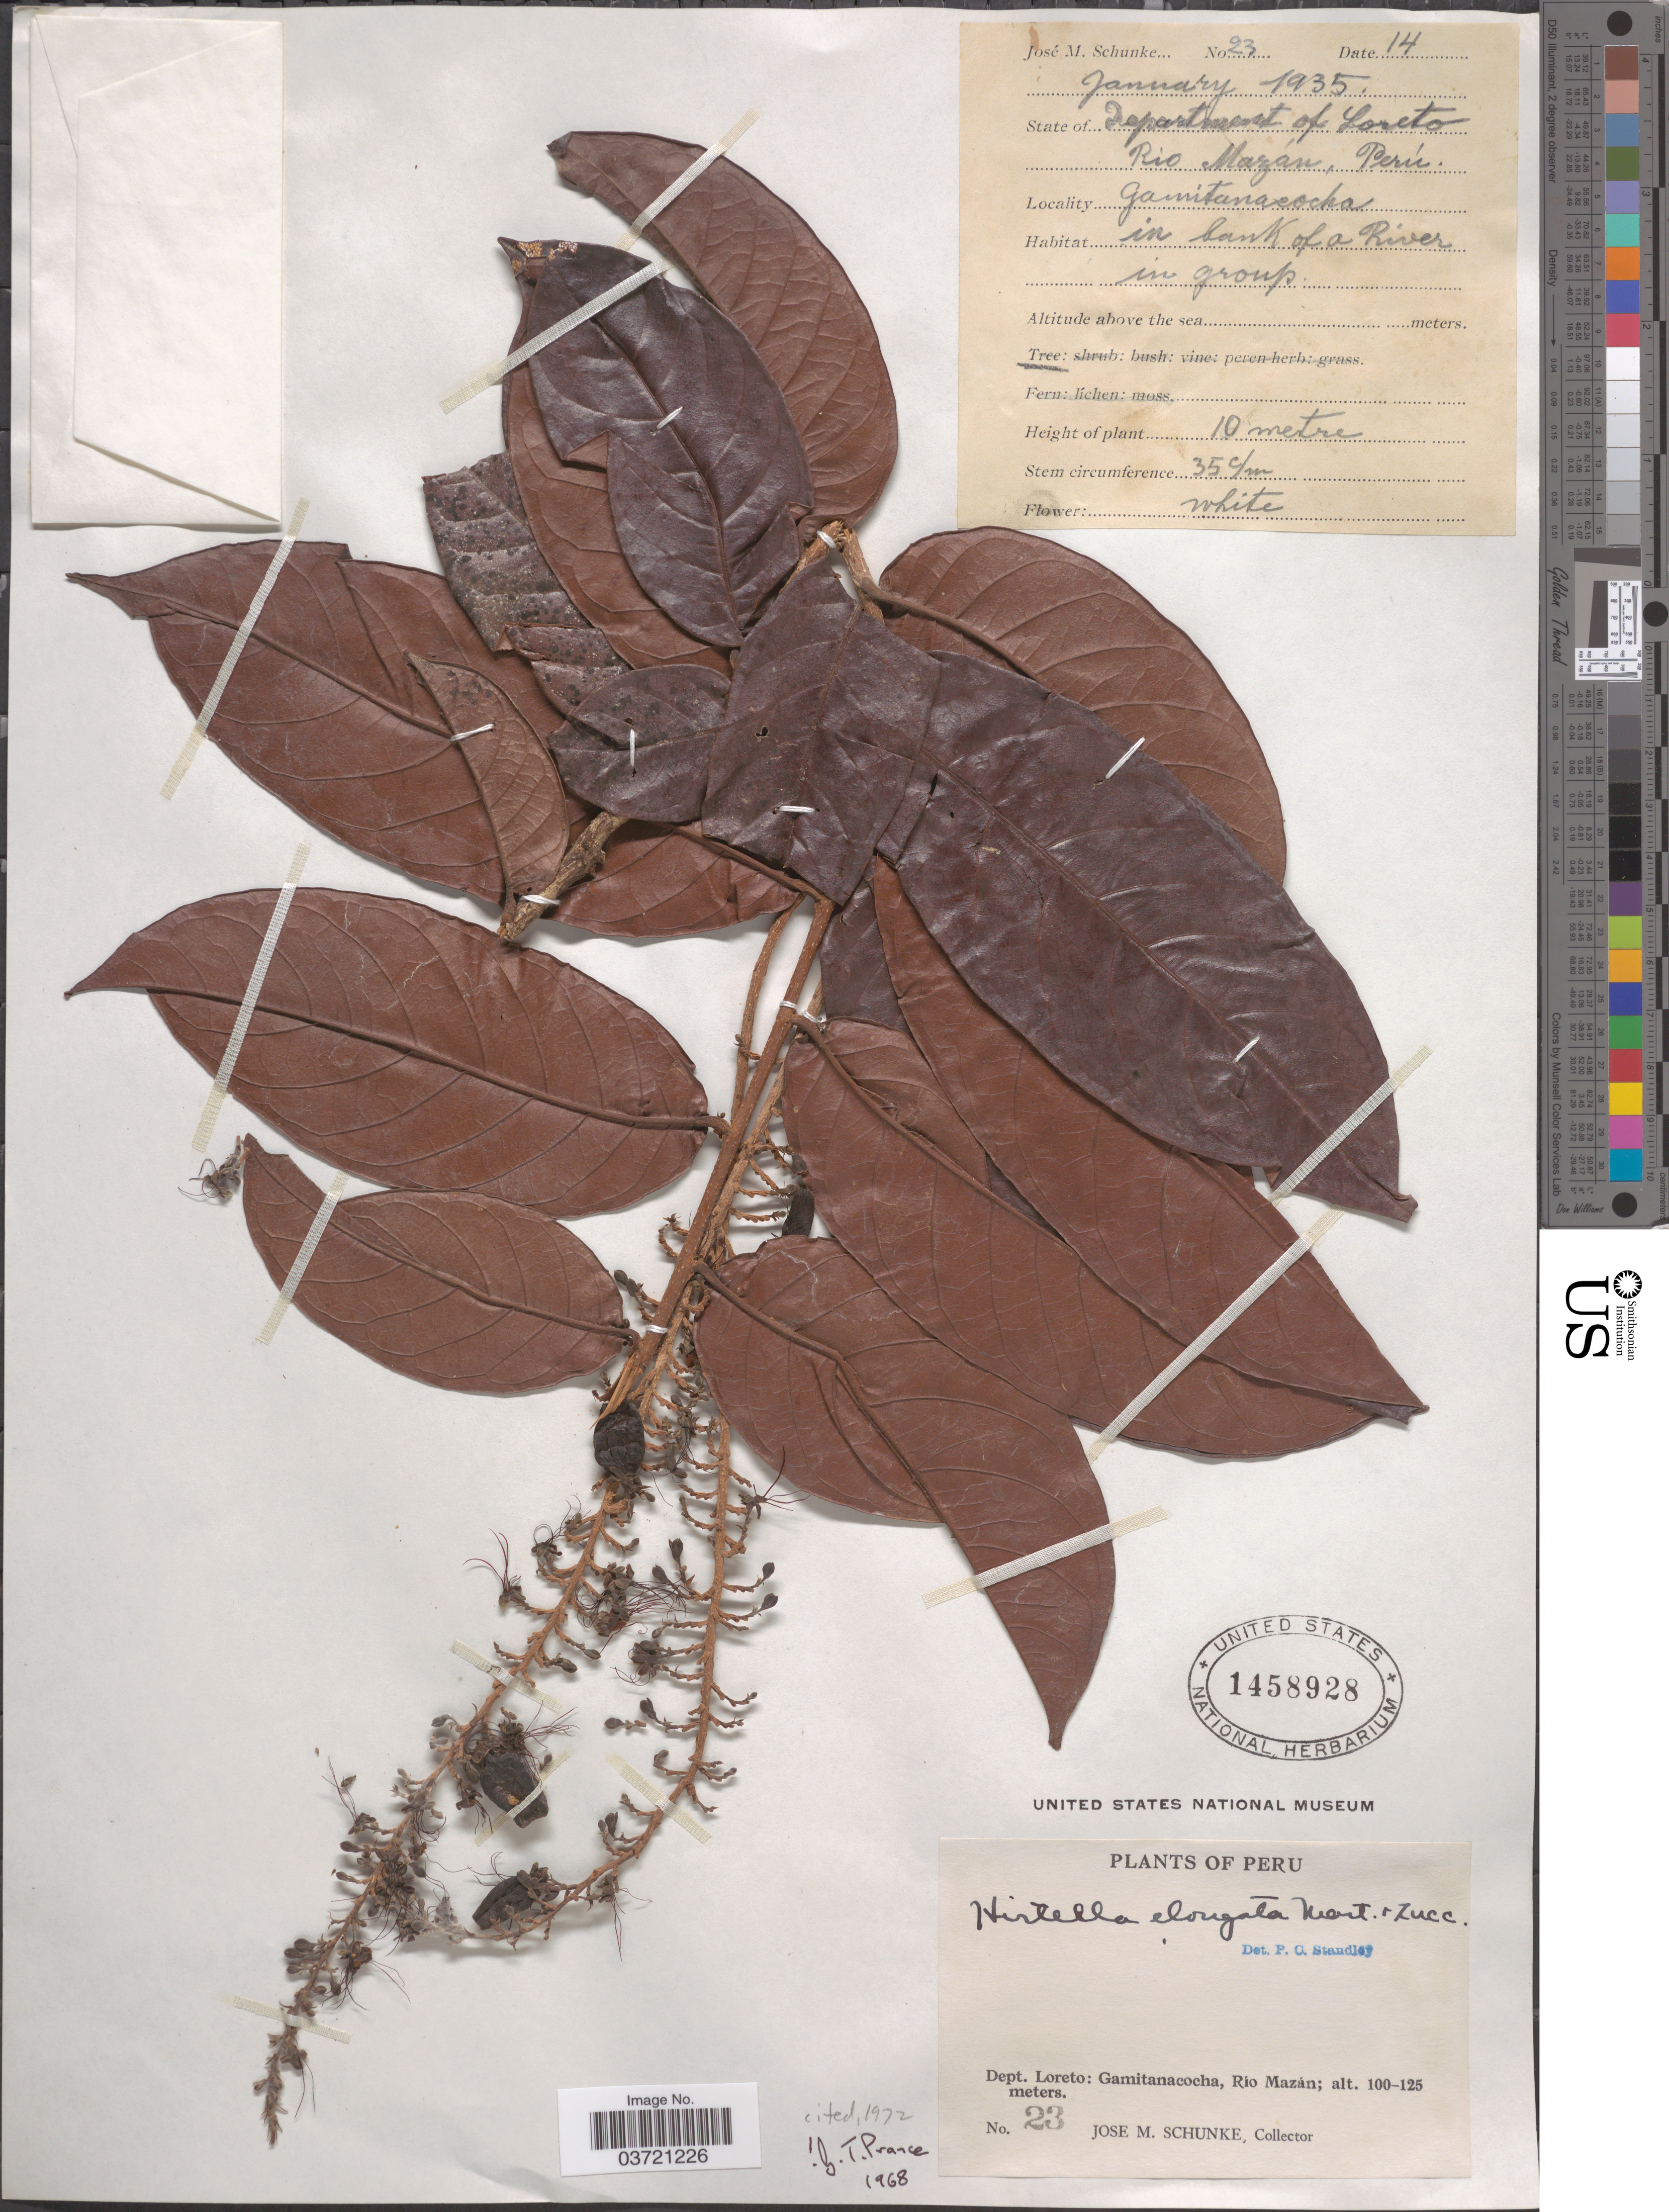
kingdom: Plantae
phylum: Tracheophyta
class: Magnoliopsida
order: Malpighiales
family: Chrysobalanaceae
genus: Hirtella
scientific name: Hirtella elongata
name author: Mart. & Zucc.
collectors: J. M. Schunke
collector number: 23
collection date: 1935-01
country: Peru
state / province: Loreto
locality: Department of Loreto: Gamitanacocha, Río Mazán. In a bank of a river.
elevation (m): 100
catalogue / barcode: US 1458928